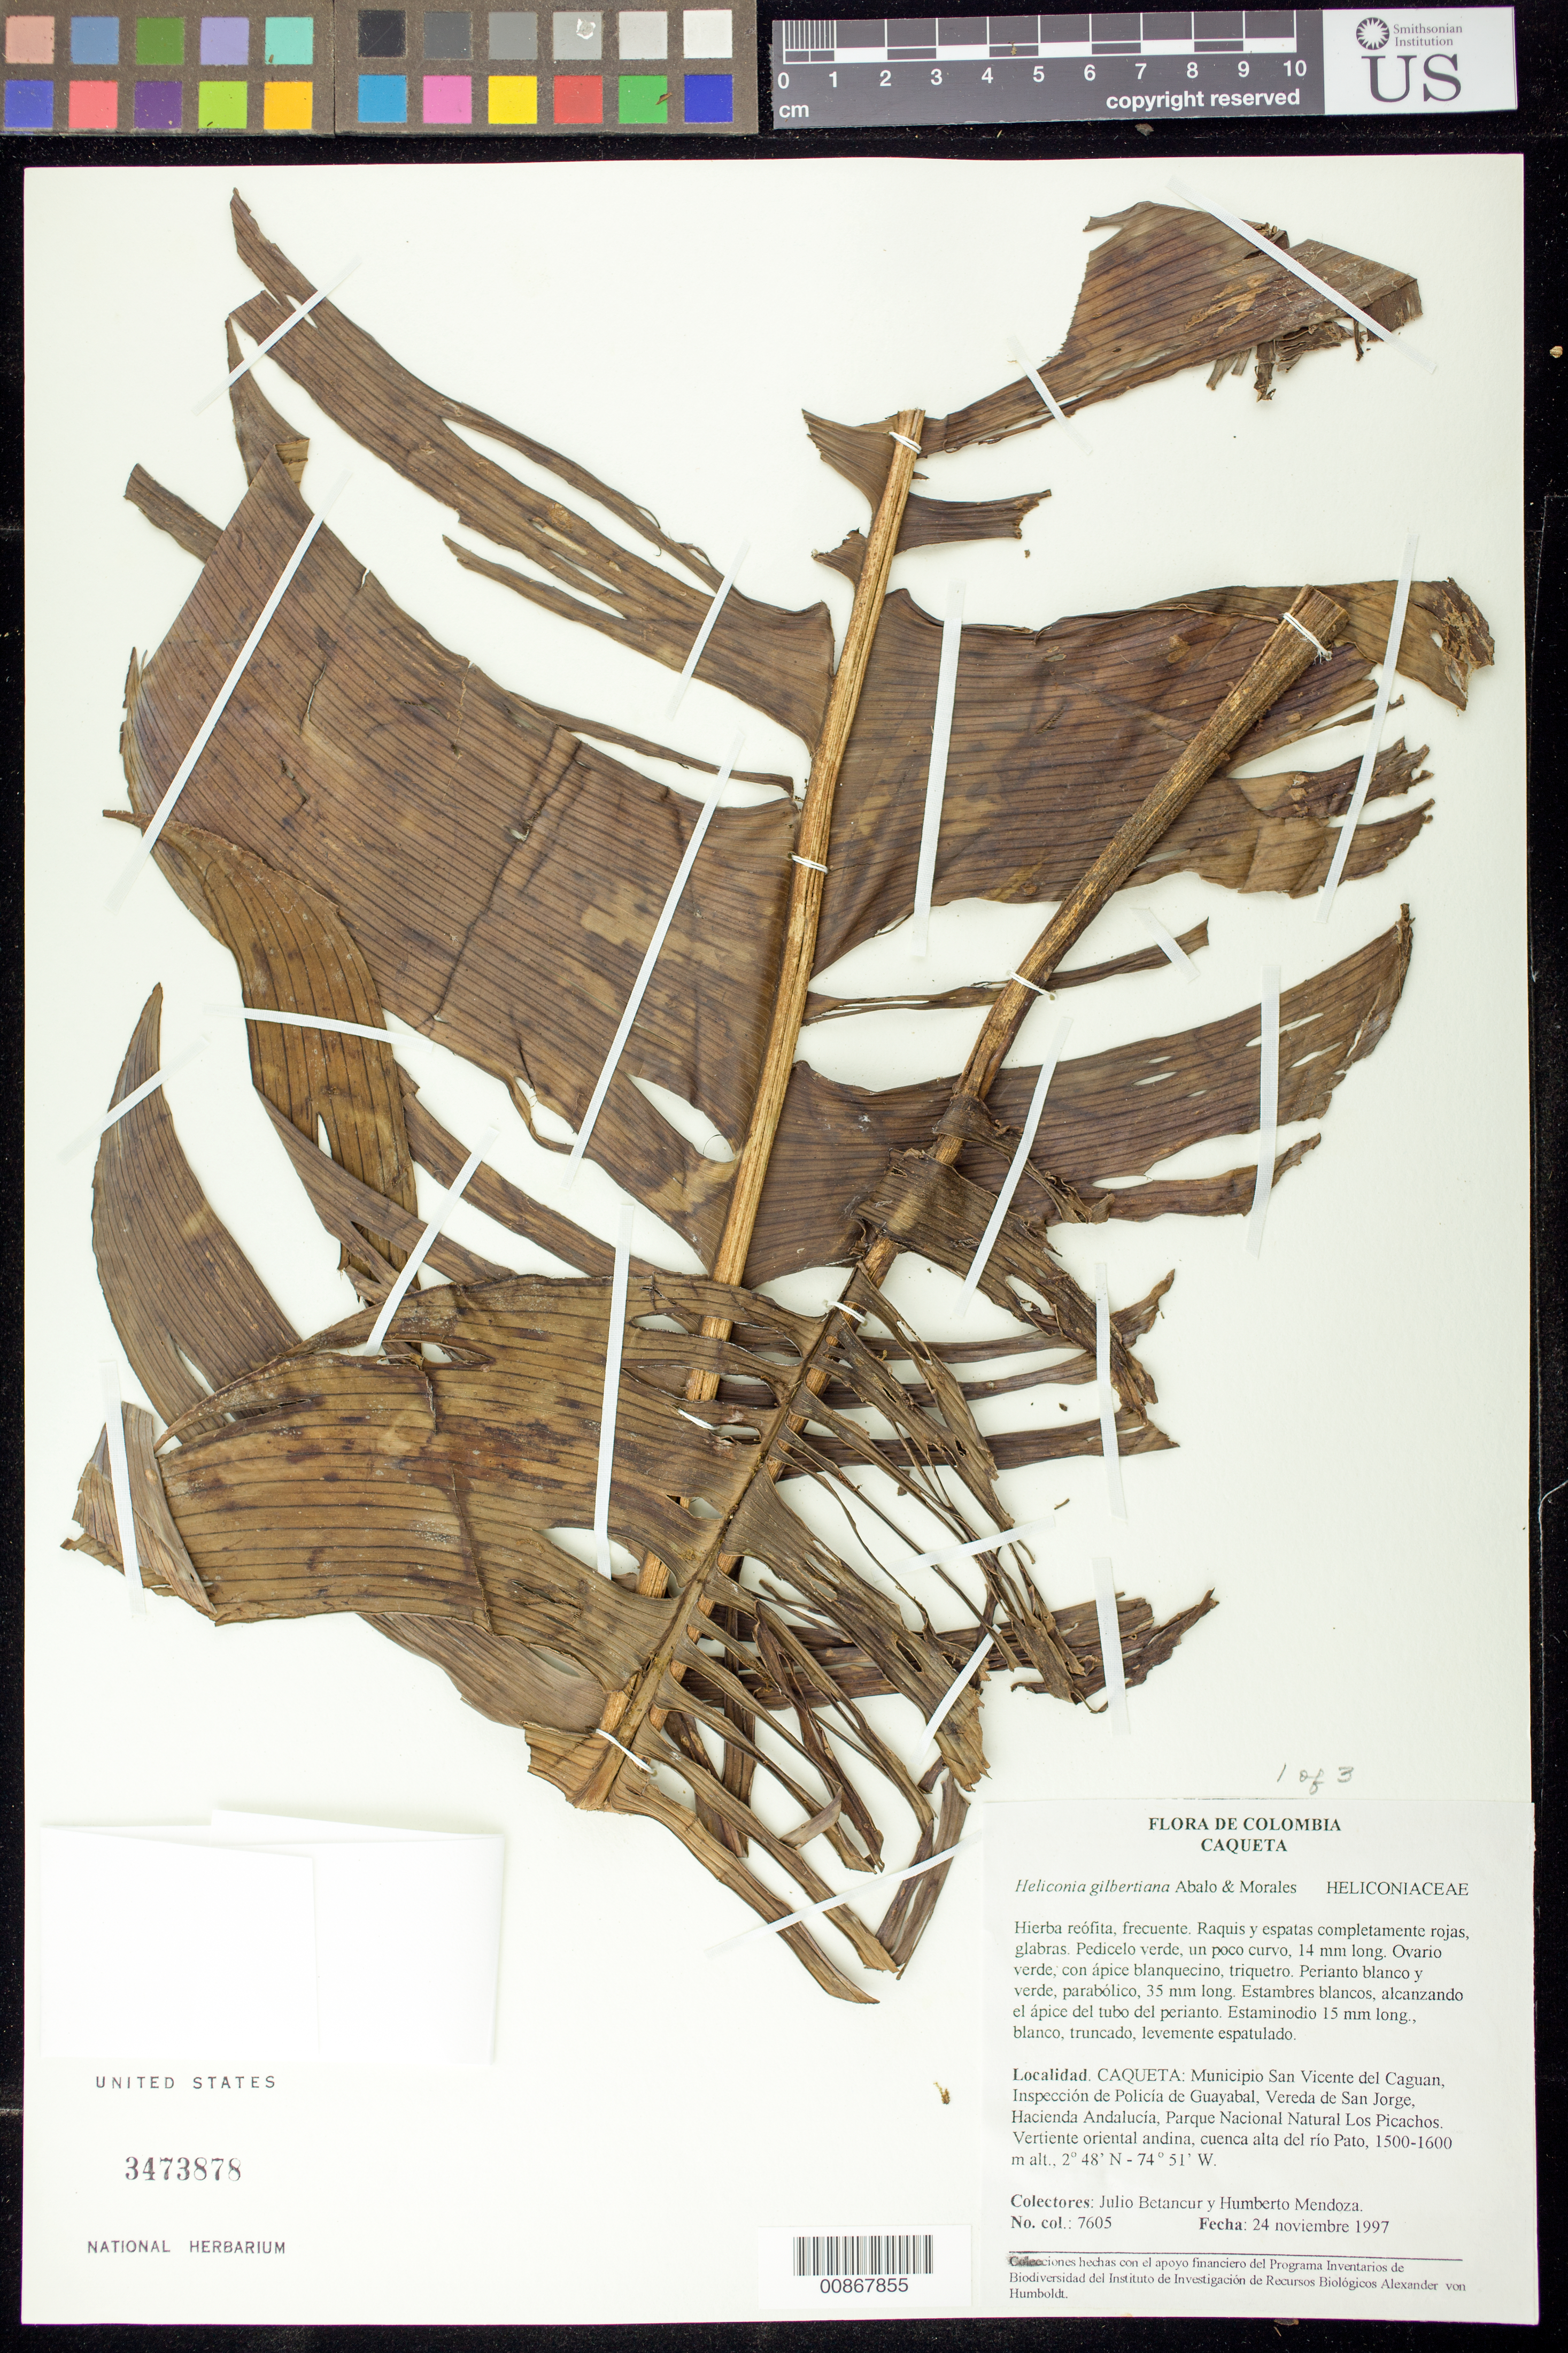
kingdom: Plantae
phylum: Tracheophyta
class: Liliopsida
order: Zingiberales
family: Heliconiaceae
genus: Heliconia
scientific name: Heliconia gilbertiana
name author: Abalo & G. Morales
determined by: Kress, W. J., (US), Smithsonian Institution - National Museum of Natural History (UNITED STATES)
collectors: J. C. Betancur & H. Mendoza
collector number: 7605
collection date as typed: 24 Nov 1997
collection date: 1997-11-24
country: Colombia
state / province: Caquetá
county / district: San Vicente del Caguan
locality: Inspeccion de Policia de Guayabal, Vereda San Jorge, Hacienda Andalucia, Parque Nacional Natural Los Picachos. Viertiente oriental andina,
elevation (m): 1500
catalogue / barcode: US 3473878